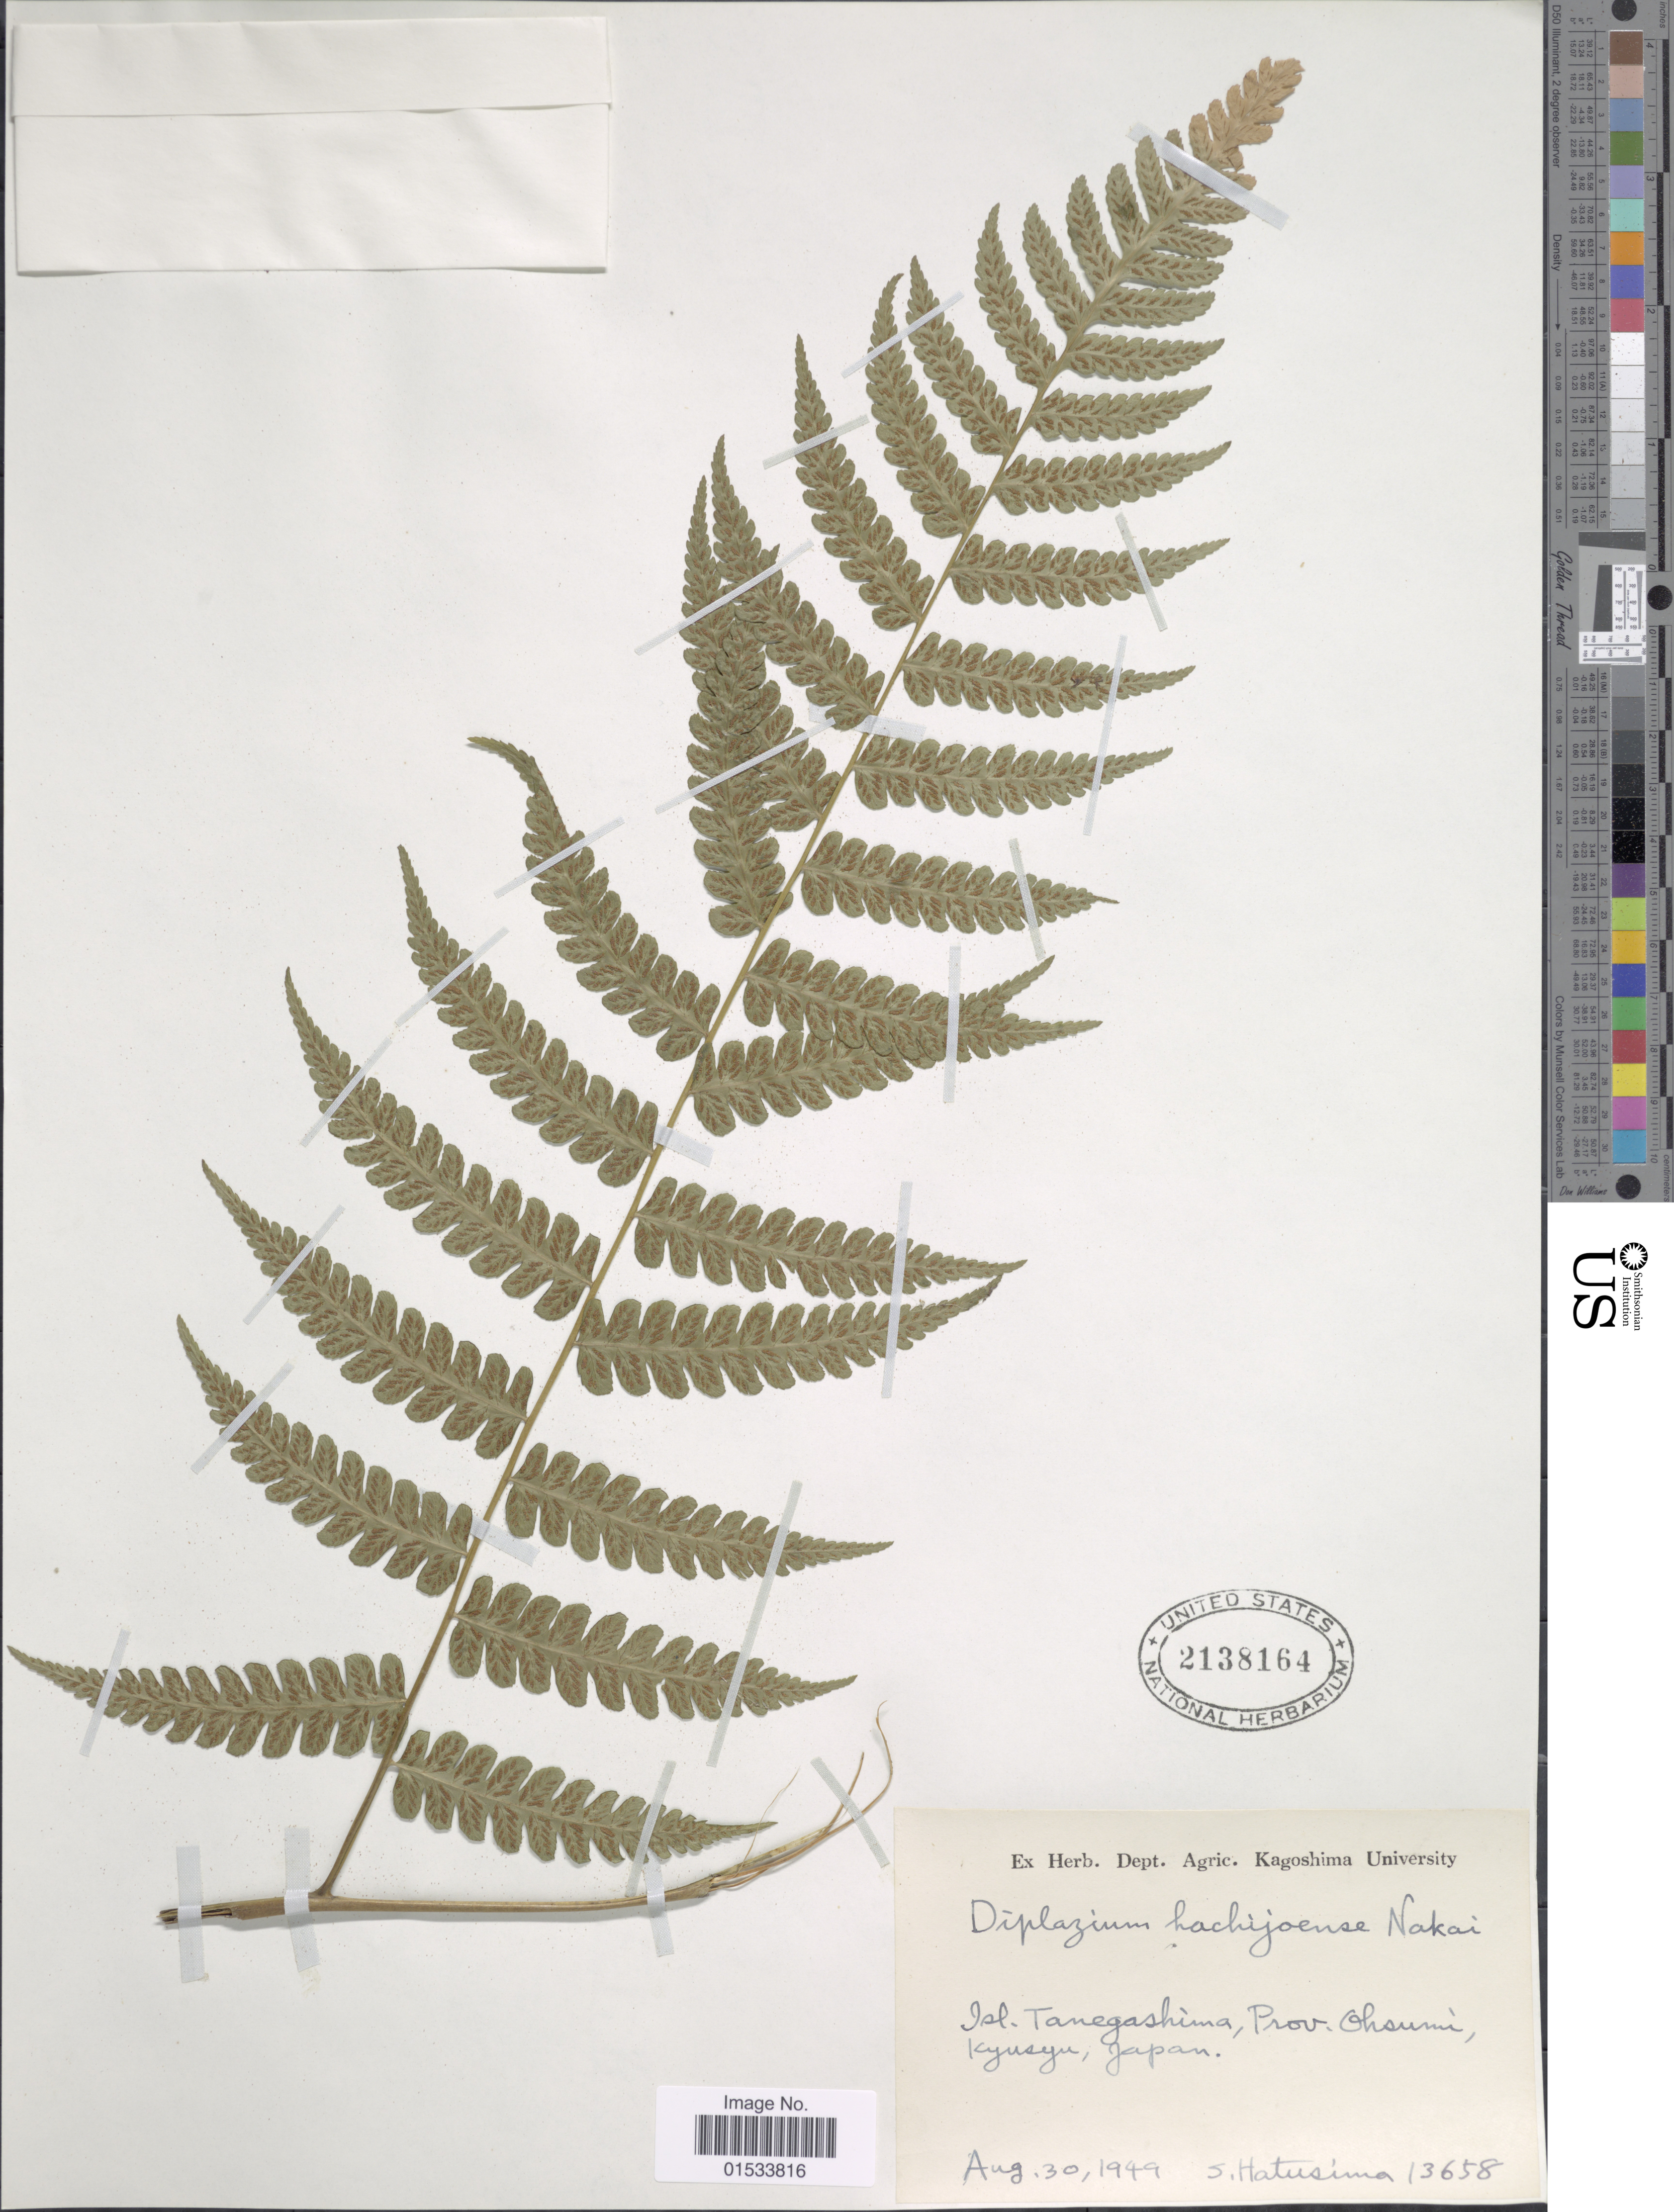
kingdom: Plantae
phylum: Tracheophyta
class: Polypodiopsida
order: Polypodiales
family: Athyriaceae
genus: Diplazium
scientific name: Diplazium hachijoense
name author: Nakai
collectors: S. Hatusima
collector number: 13658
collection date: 1949-08-30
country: Japan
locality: Isl. Tanegashima, Ohsumi, Kyusyu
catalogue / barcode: US 2138164